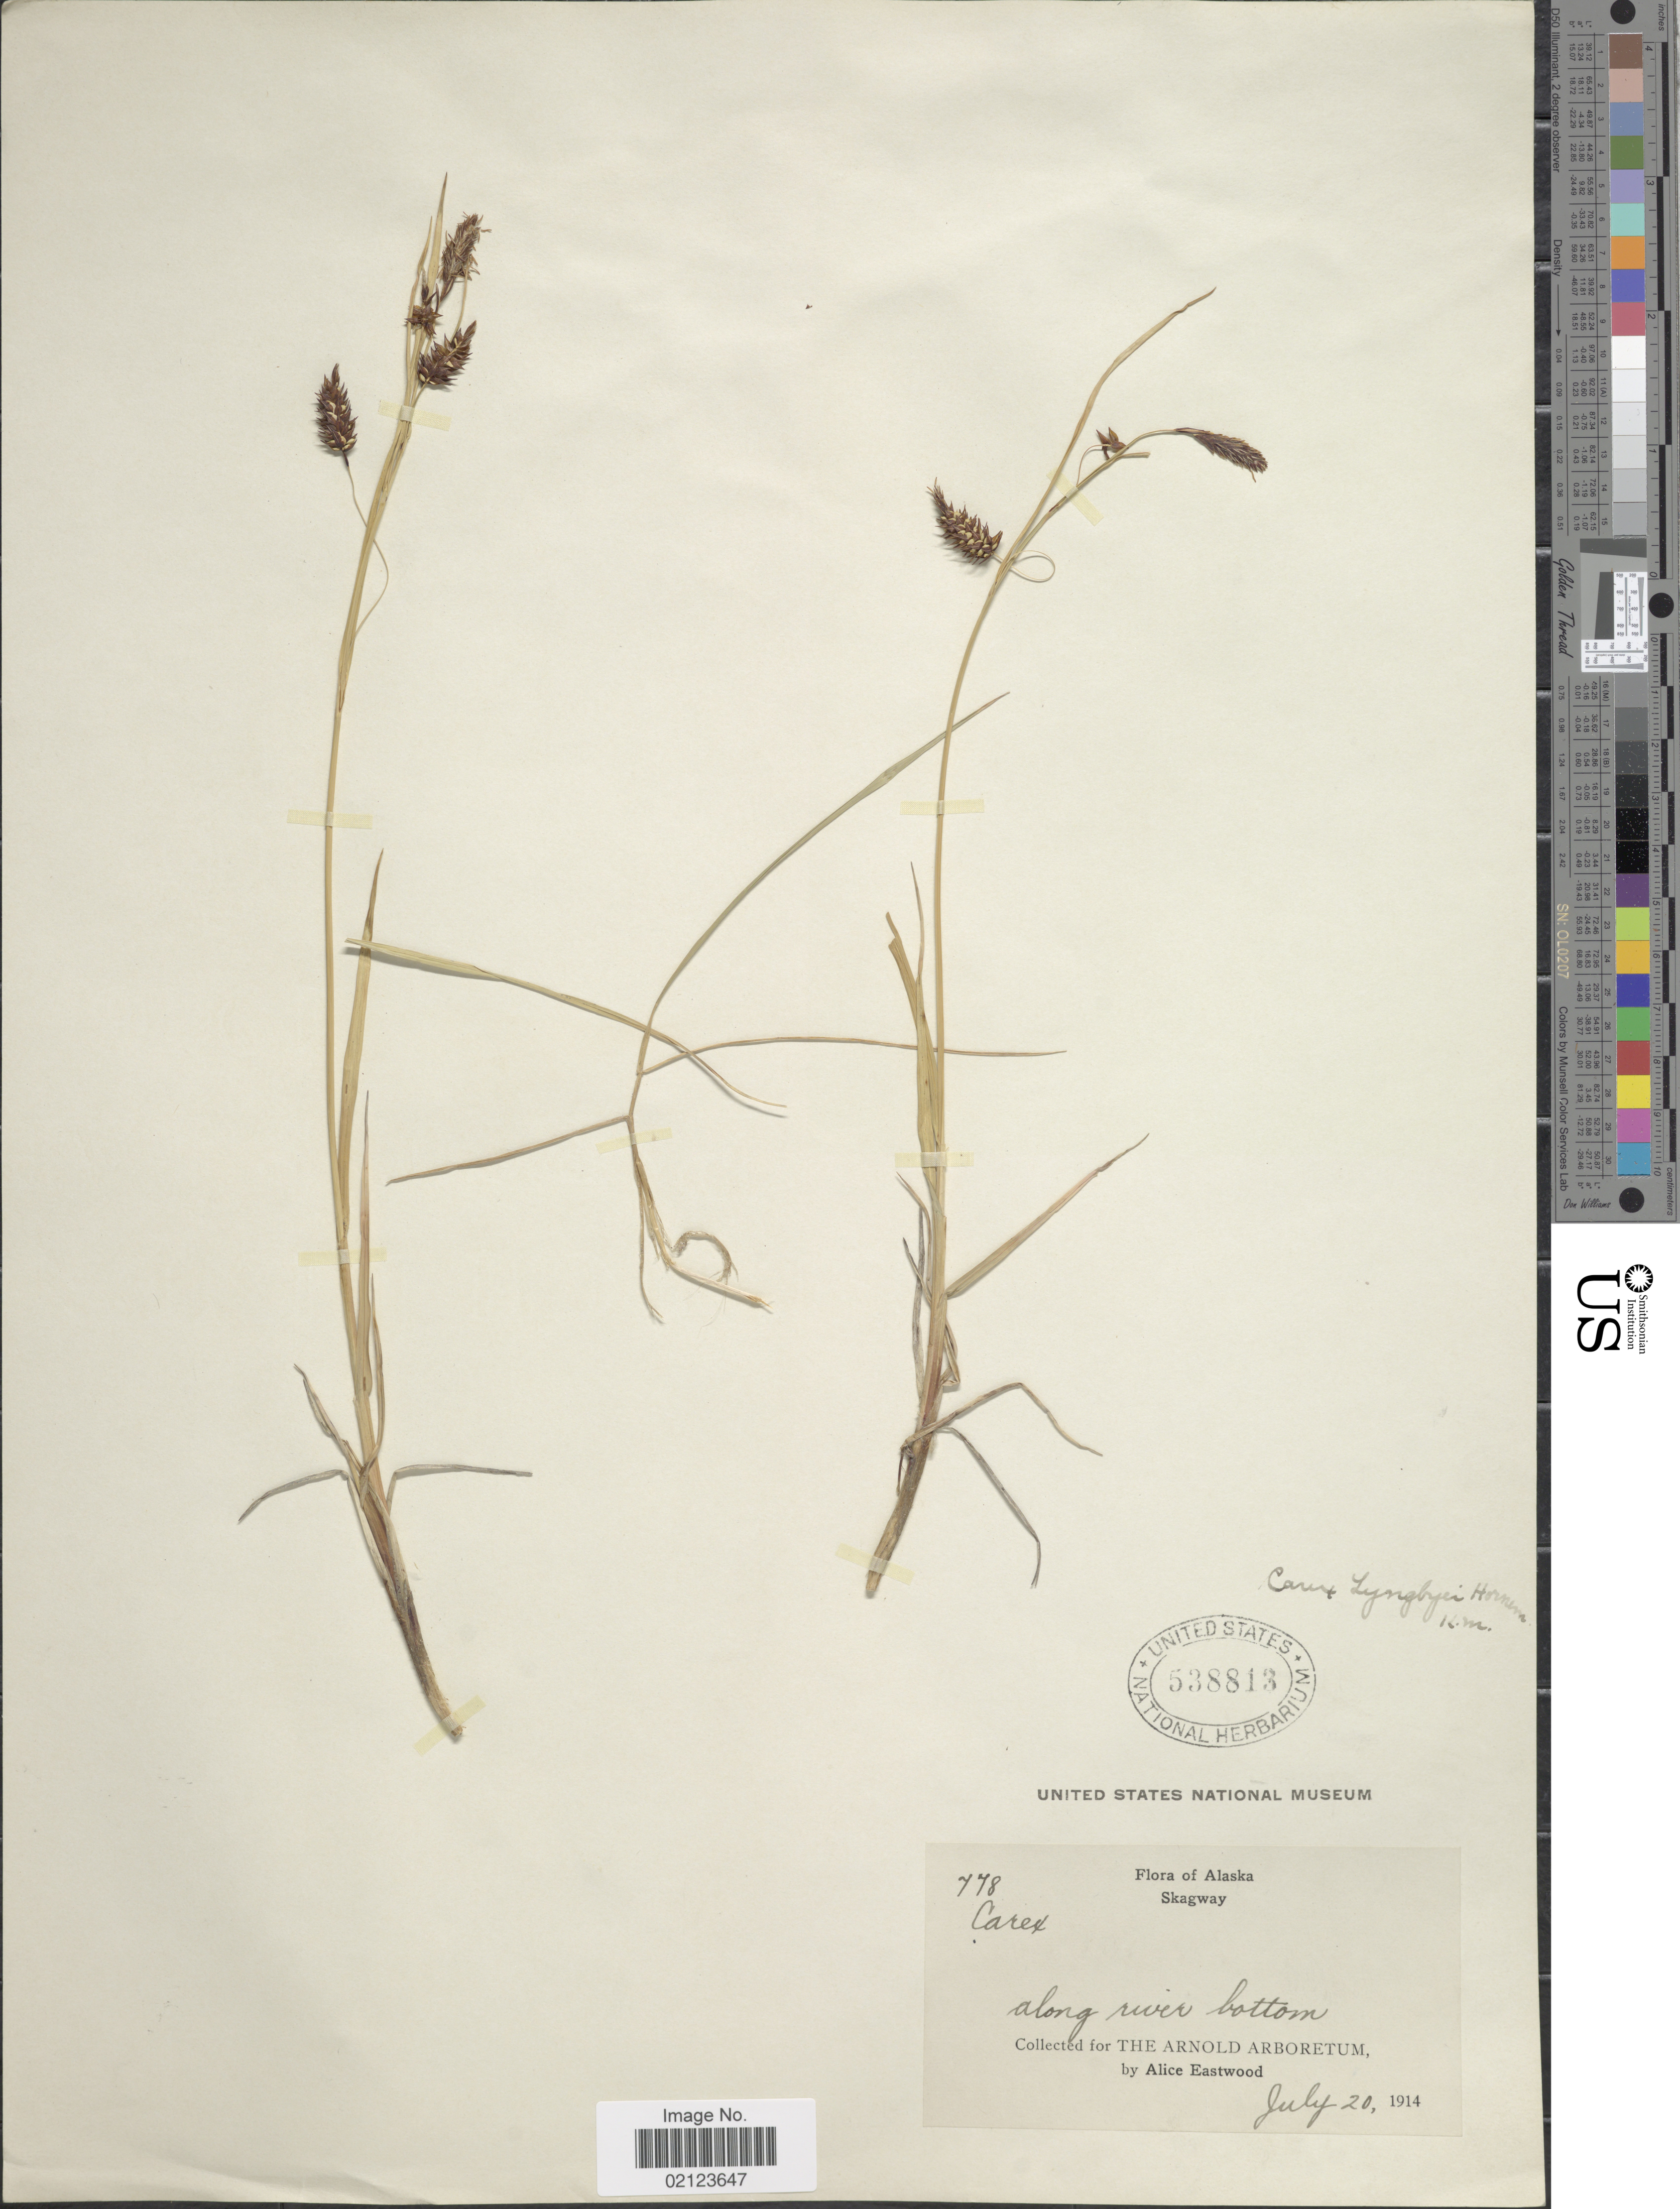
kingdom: Plantae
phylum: Tracheophyta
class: Liliopsida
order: Poales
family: Cyperaceae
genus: Carex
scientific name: Carex lyngbyei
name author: Hornem.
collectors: A. Eastwood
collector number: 778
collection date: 1914-07-20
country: United States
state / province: Alaska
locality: Skagway. Along river bottom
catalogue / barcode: US 538813